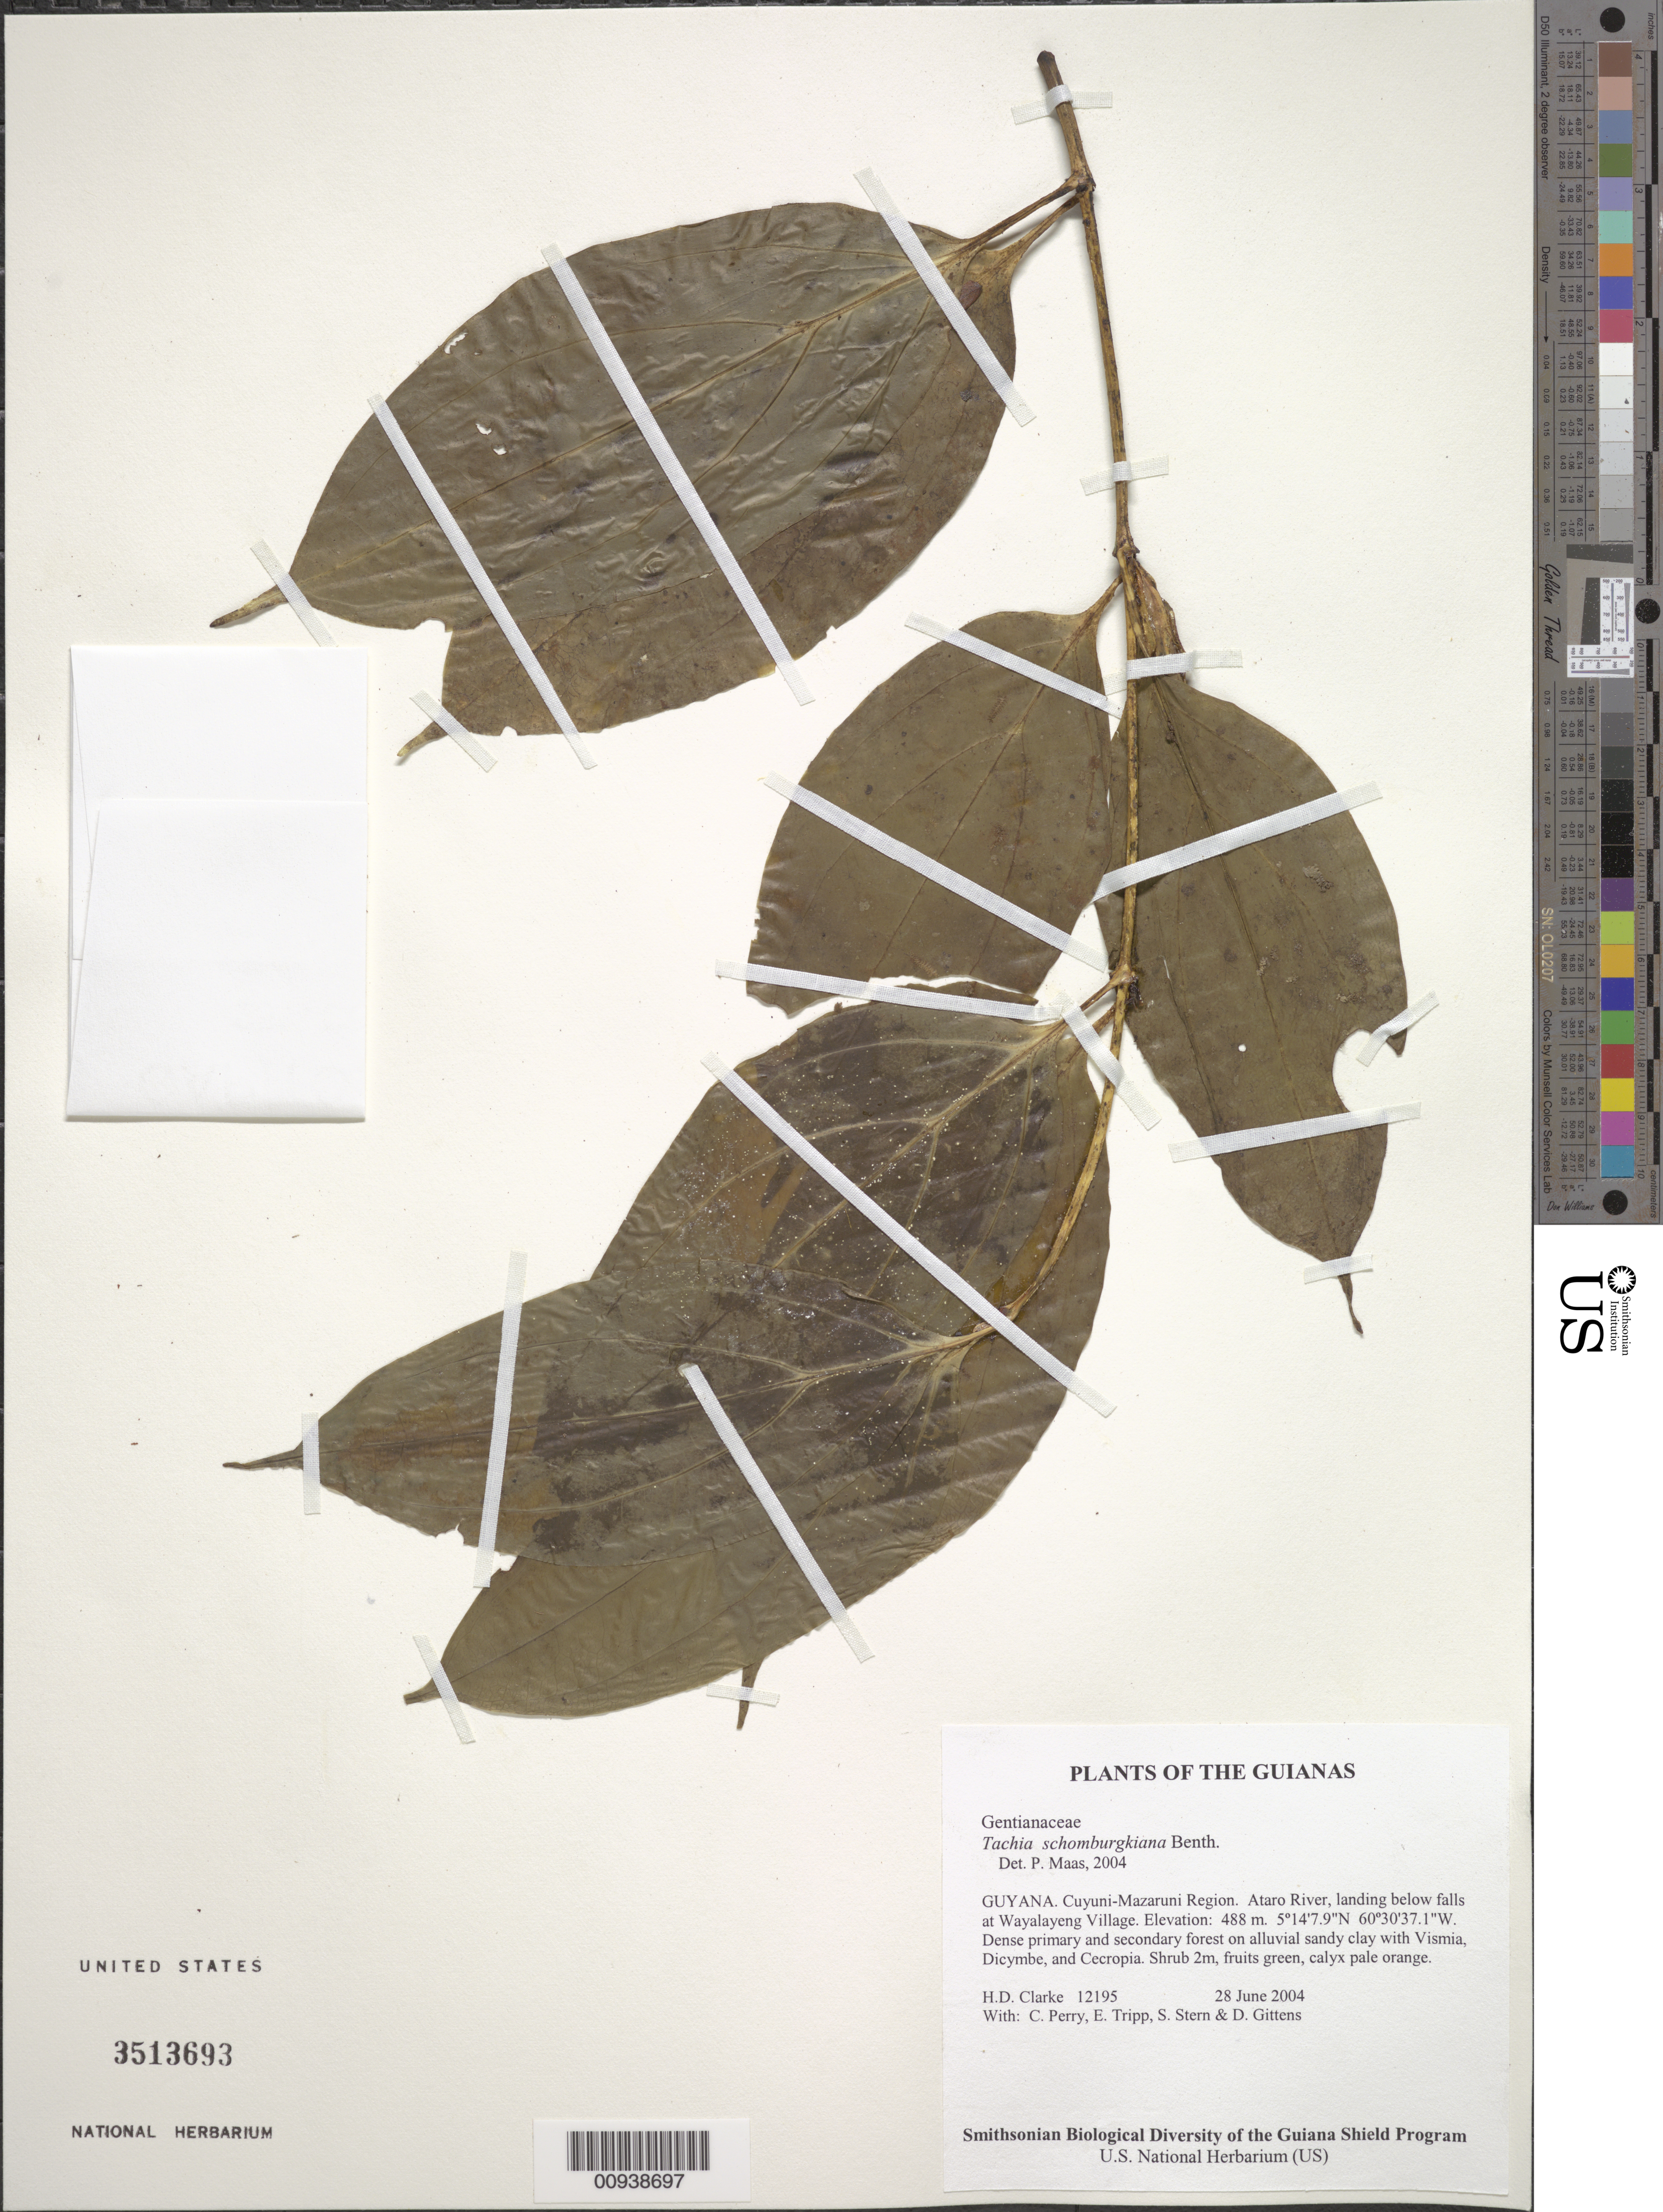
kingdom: Plantae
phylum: Tracheophyta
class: Magnoliopsida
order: Gentianales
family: Gentianaceae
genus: Tachia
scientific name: Tachia schomburgkiana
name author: Benth.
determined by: Maas, Paul J. M.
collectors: H. D. Clarke, C. Perry, E. Tripp, S. R. Stern & D. Gittens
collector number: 12195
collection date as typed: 28 June 2004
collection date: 2004-06-28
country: Guyana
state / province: Cuyuni-Mazaruni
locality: Ataro River, landing below falls at Wayalayeng Village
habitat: Dense primary and secondary forest on alluvial sandy clay with Vismia, Dicymbe, and Cecropia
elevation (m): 488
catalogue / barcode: US 3513693